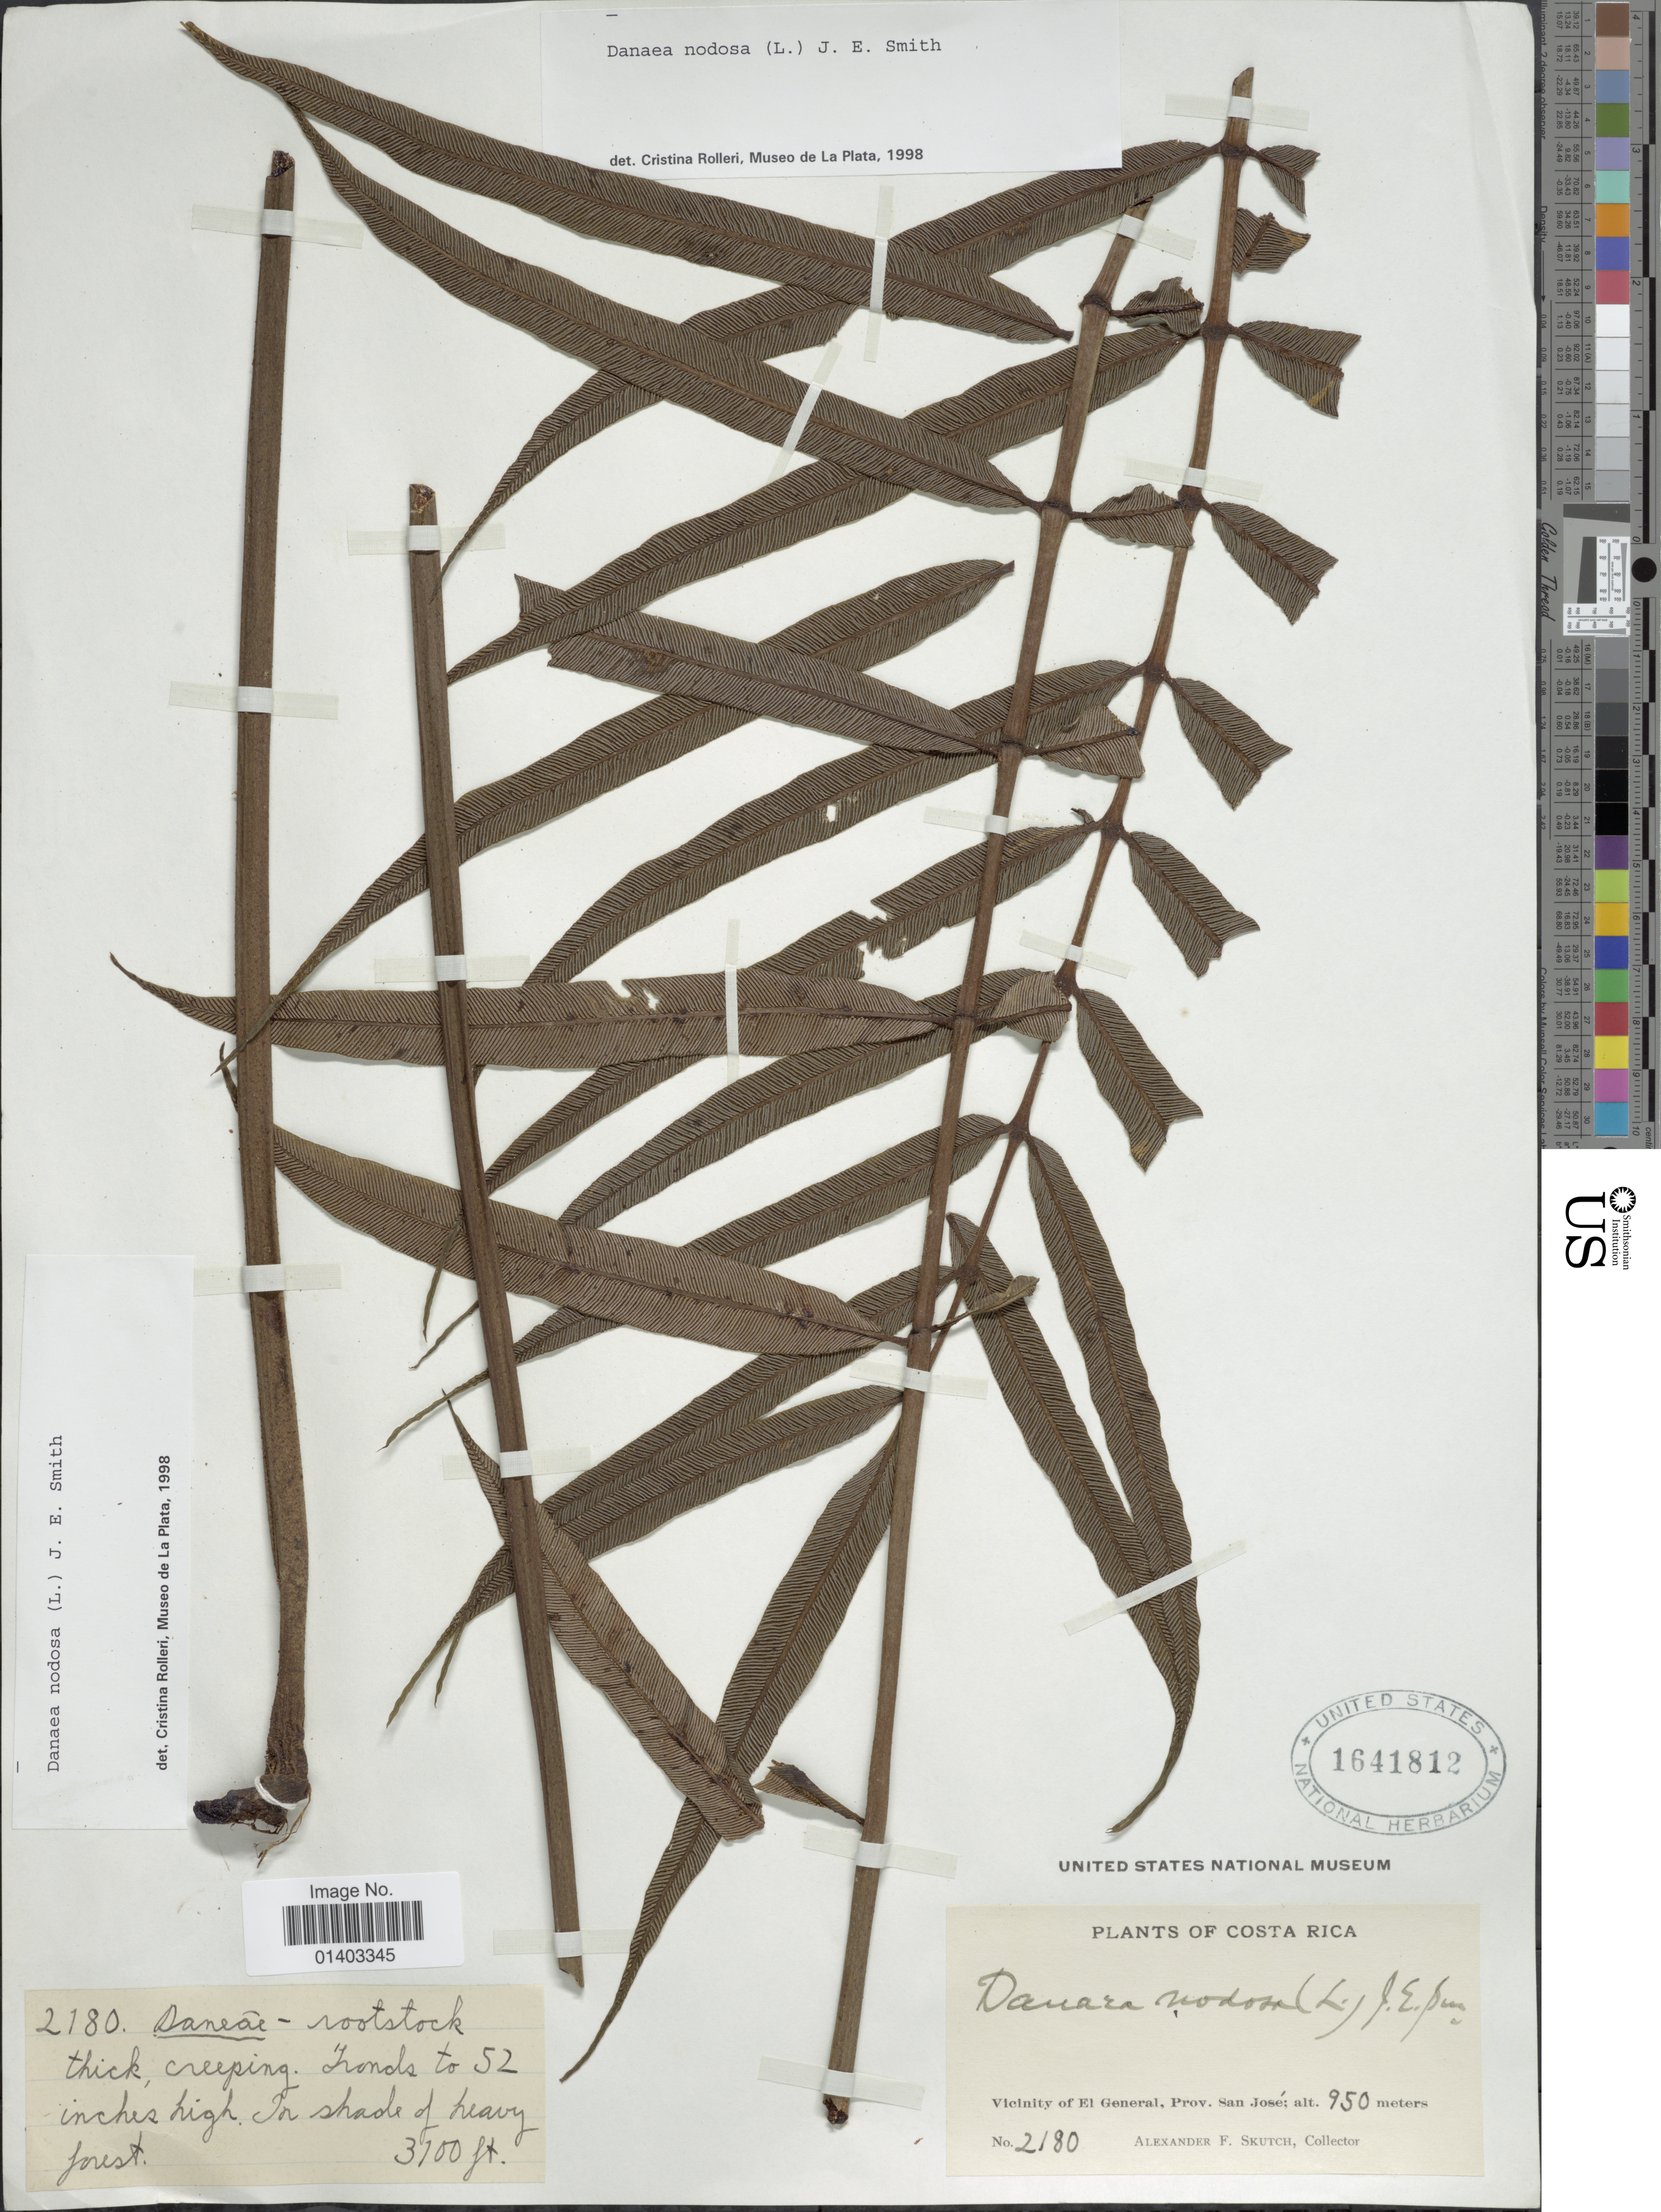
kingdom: Plantae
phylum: Tracheophyta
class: Polypodiopsida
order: Marattiales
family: Marattiaceae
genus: Danaea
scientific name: Danaea nodosa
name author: (L.) Sm.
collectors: A. F. Skutch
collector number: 2180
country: Costa Rica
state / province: San José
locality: Vicinity of El General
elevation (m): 950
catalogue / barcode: US 1641812